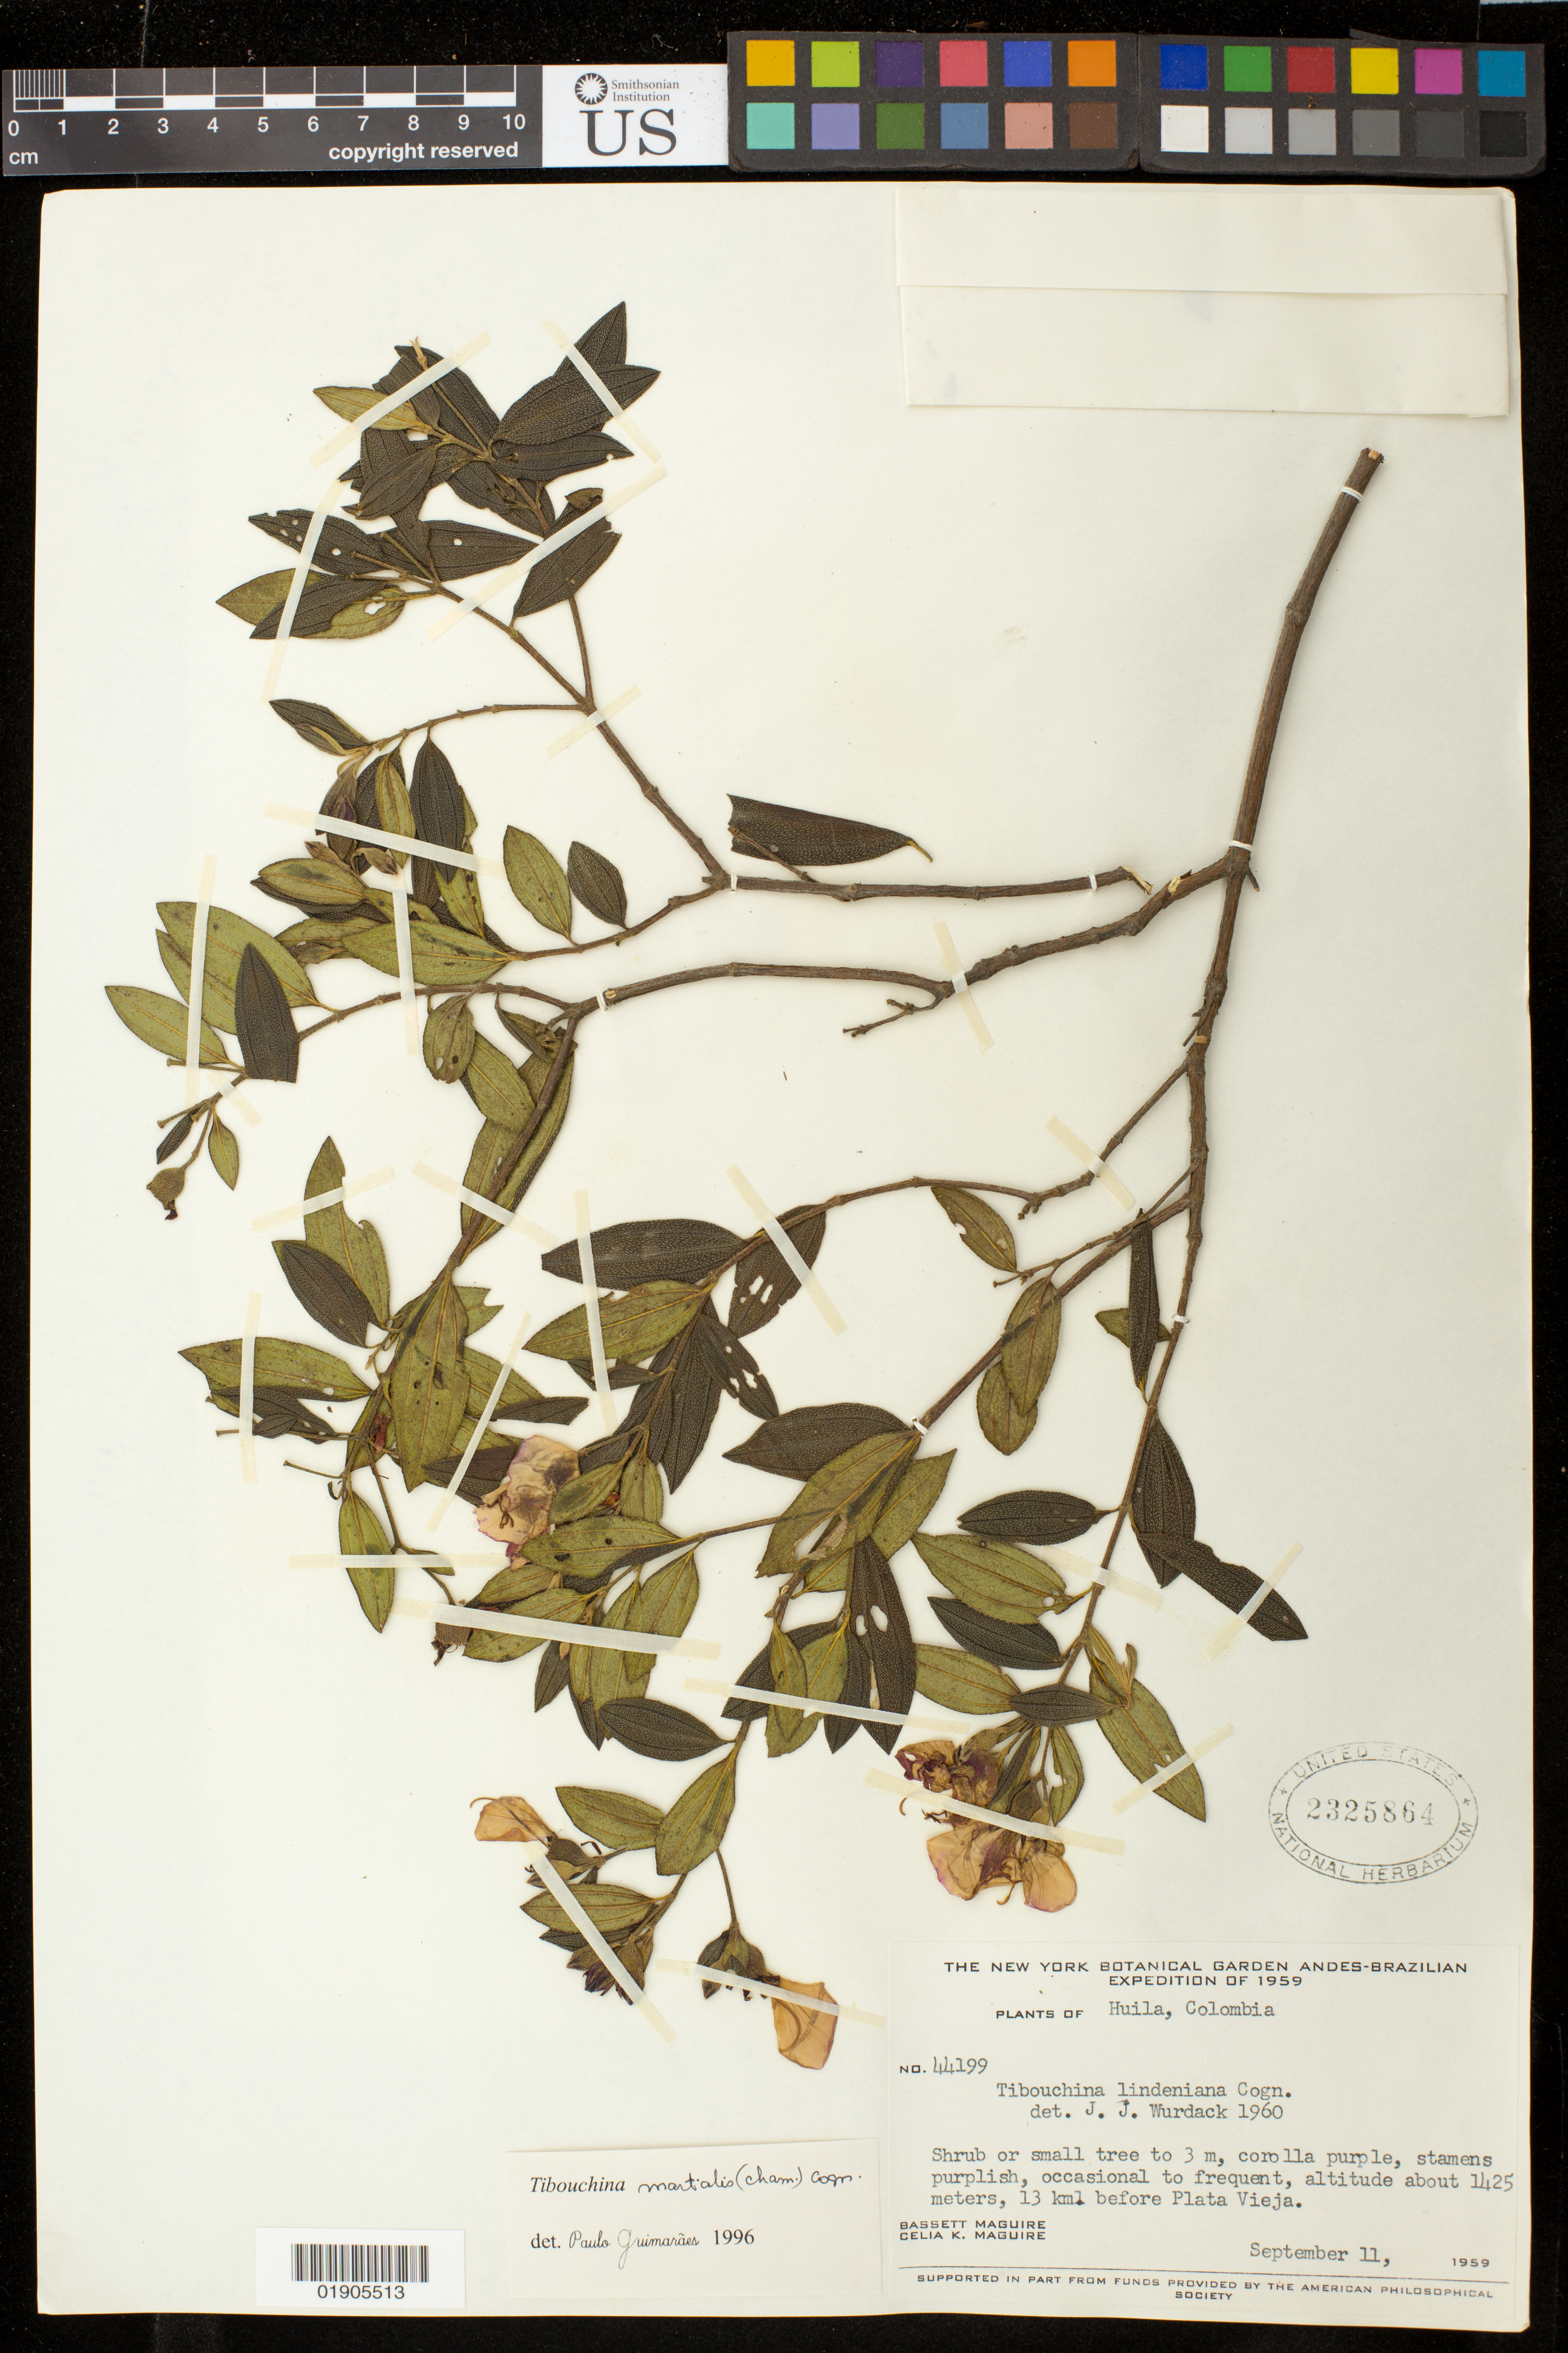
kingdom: Plantae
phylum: Tracheophyta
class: Magnoliopsida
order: Myrtales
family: Melastomataceae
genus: Pleroma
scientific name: Pleroma martiale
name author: (Cham.) Triana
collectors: B. Maguire & C. K. Maguire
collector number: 44199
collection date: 1959-09-11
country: Colombia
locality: Huila, 13 Km before Plata Vieja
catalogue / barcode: US 2325864